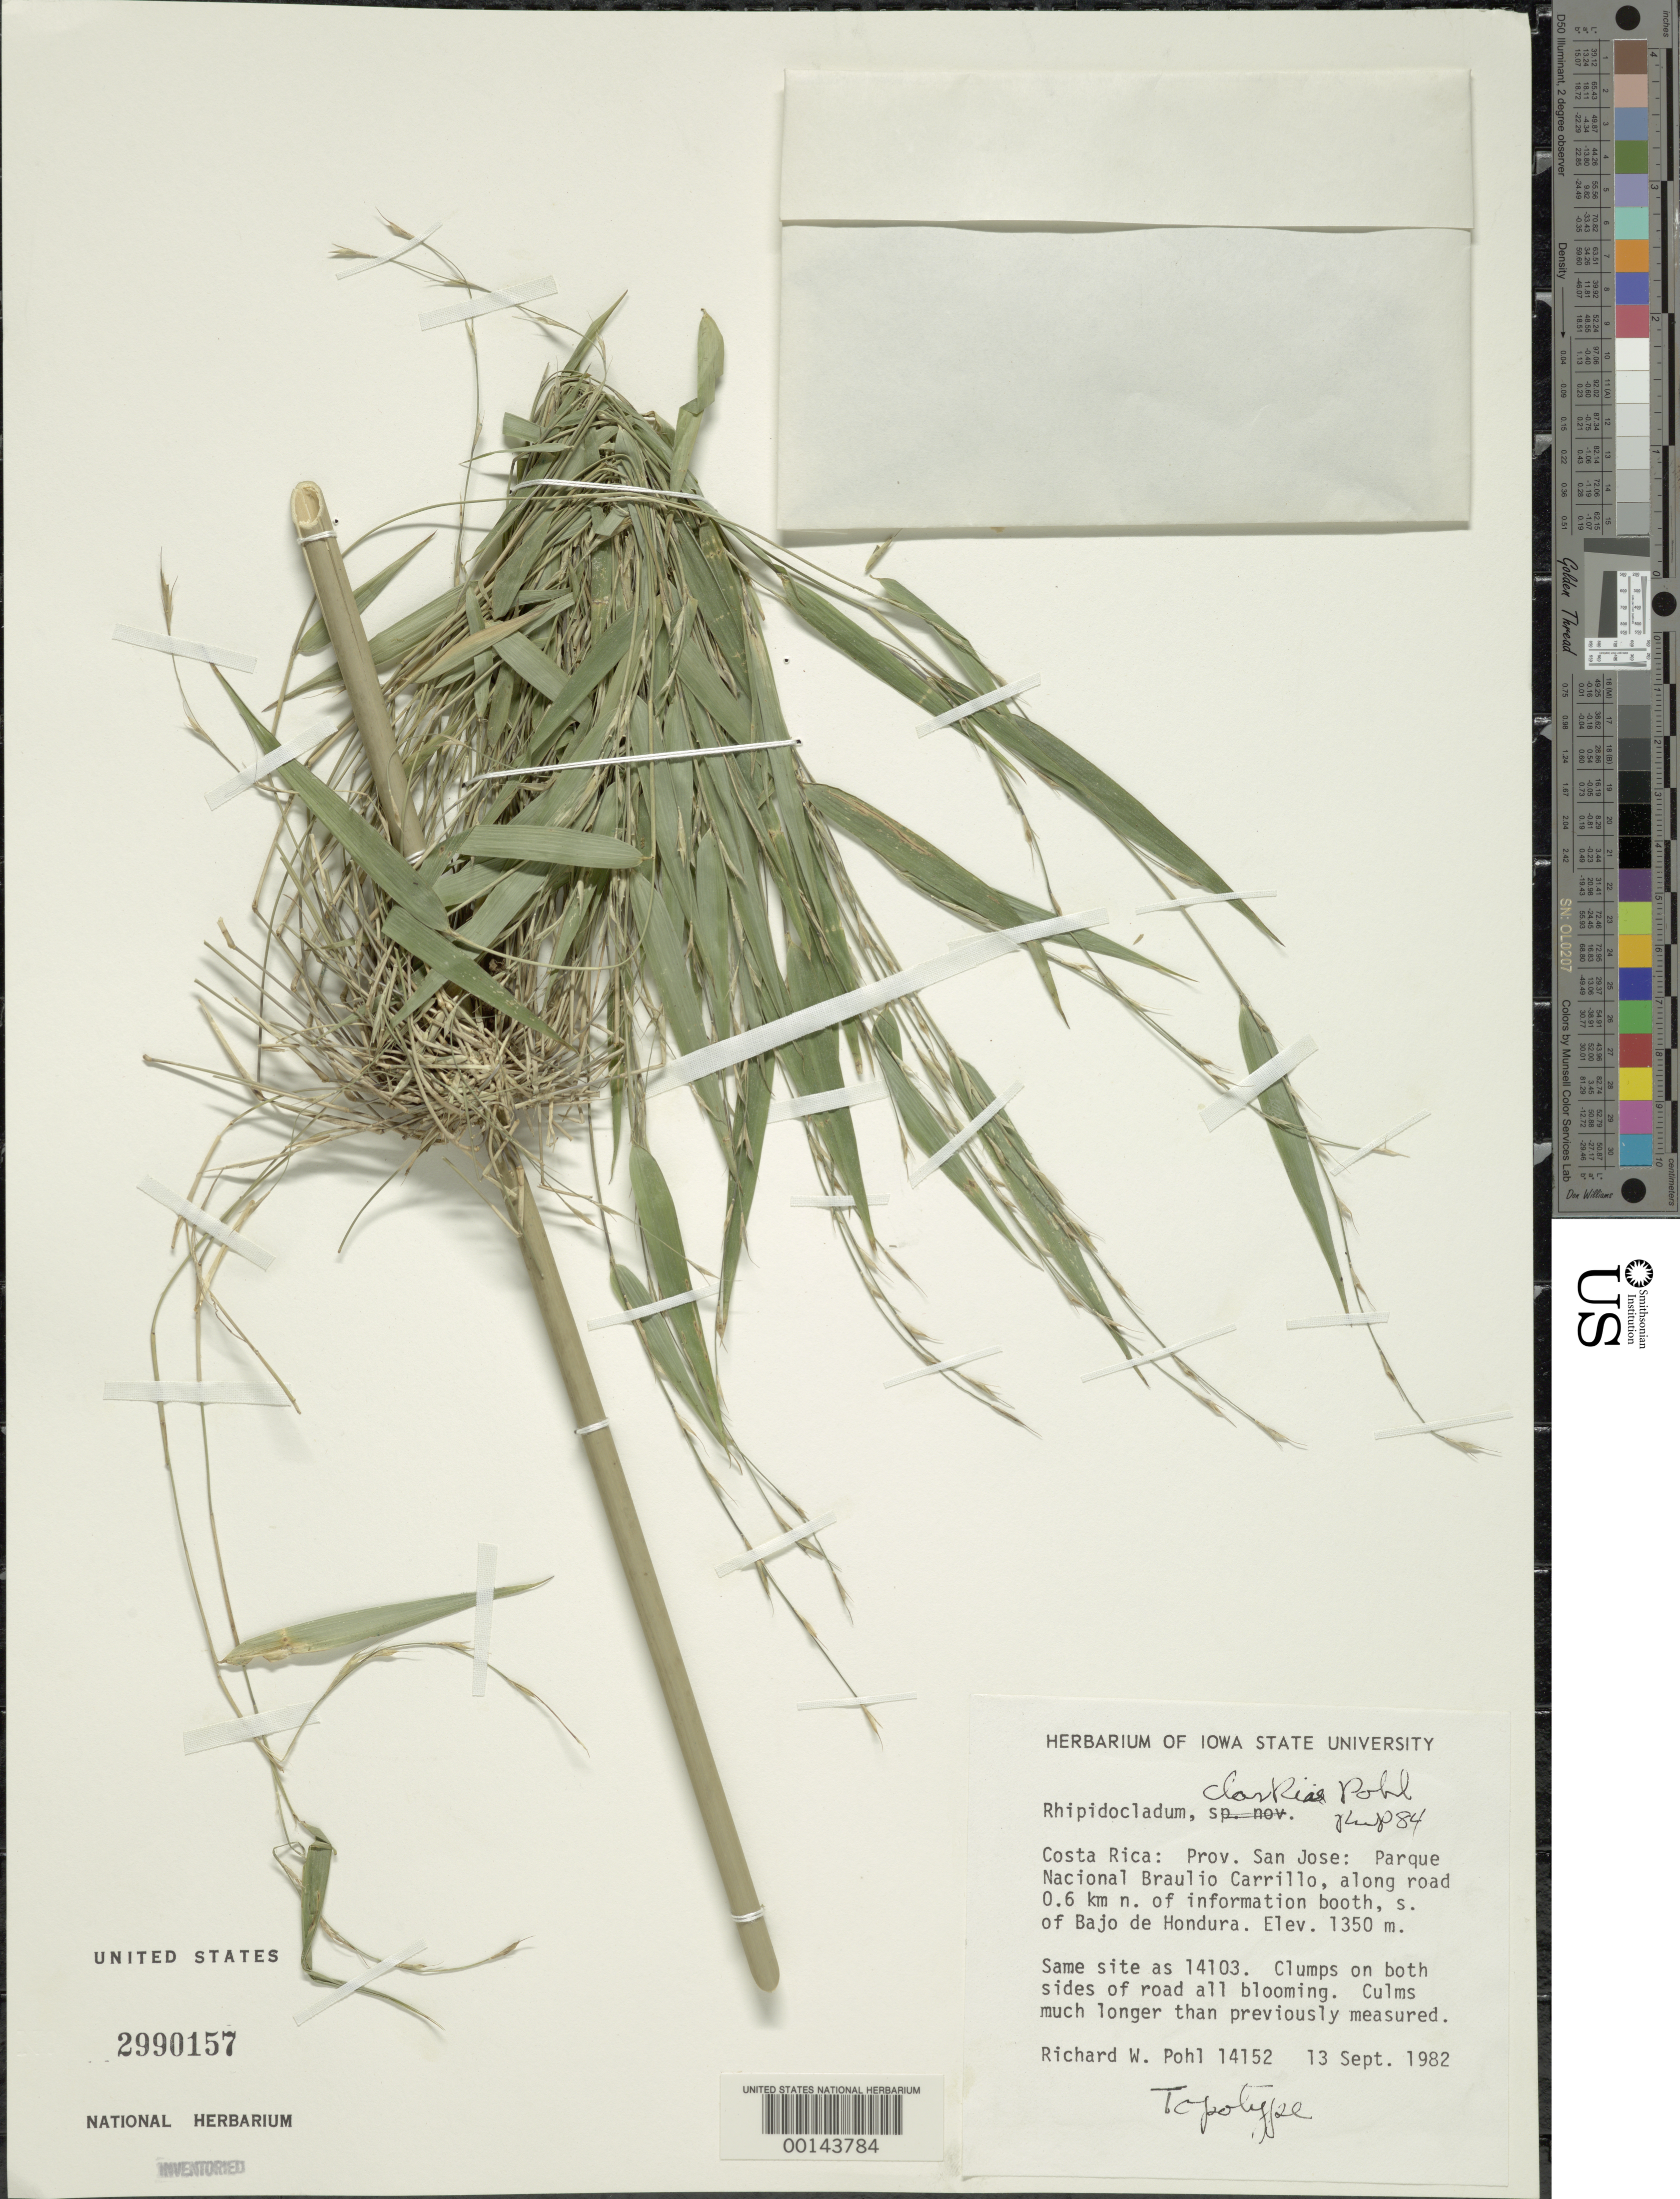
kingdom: Plantae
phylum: Tracheophyta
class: Liliopsida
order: Poales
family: Poaceae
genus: Rhipidocladum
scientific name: Rhipidocladum clarkiae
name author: R.W. Pohl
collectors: R. W. Pohl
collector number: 14152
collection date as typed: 13 Sep 1982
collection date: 1982-09-13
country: Costa Rica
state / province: San José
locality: Parque nacional braulio carrillo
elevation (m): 1350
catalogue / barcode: US 2990157